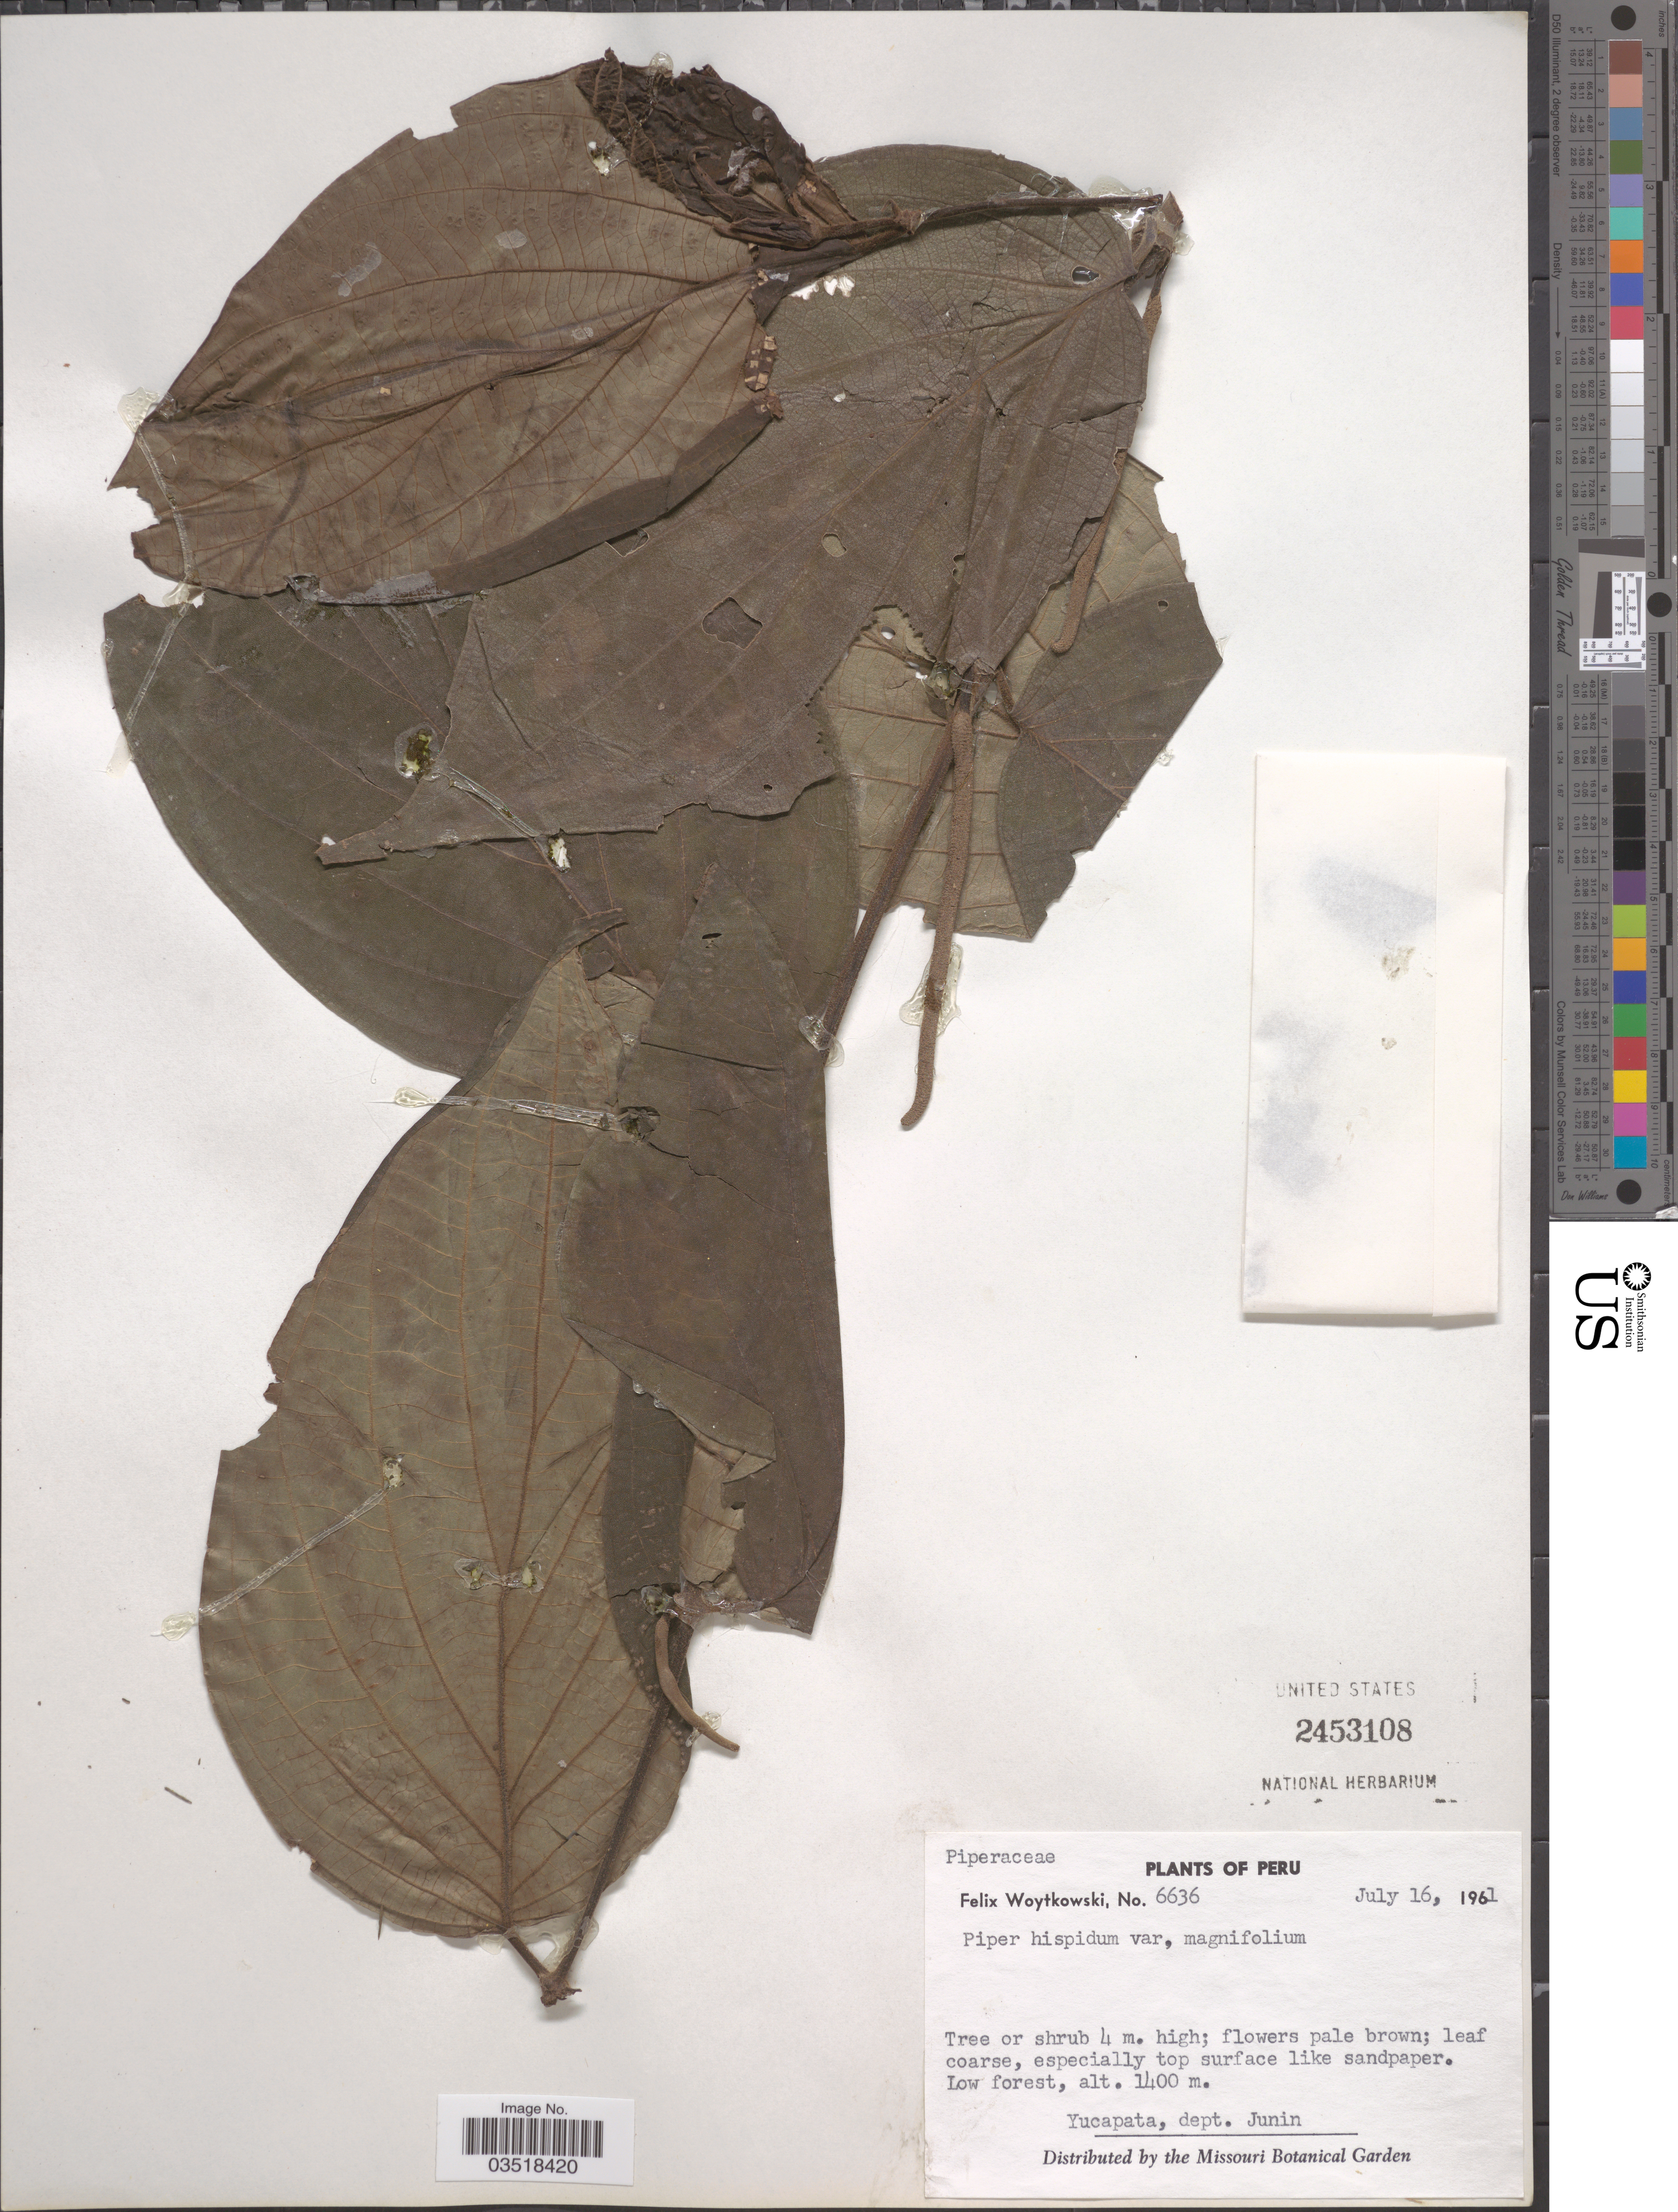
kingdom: Plantae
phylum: Tracheophyta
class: Magnoliopsida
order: Piperales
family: Piperaceae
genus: Piper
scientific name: Piper hispidum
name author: Sw.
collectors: F. Woytkowski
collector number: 6636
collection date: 1961-07-16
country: Peru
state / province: Junín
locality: Yucapata, dept. Junin.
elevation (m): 1400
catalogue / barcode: US 2453108